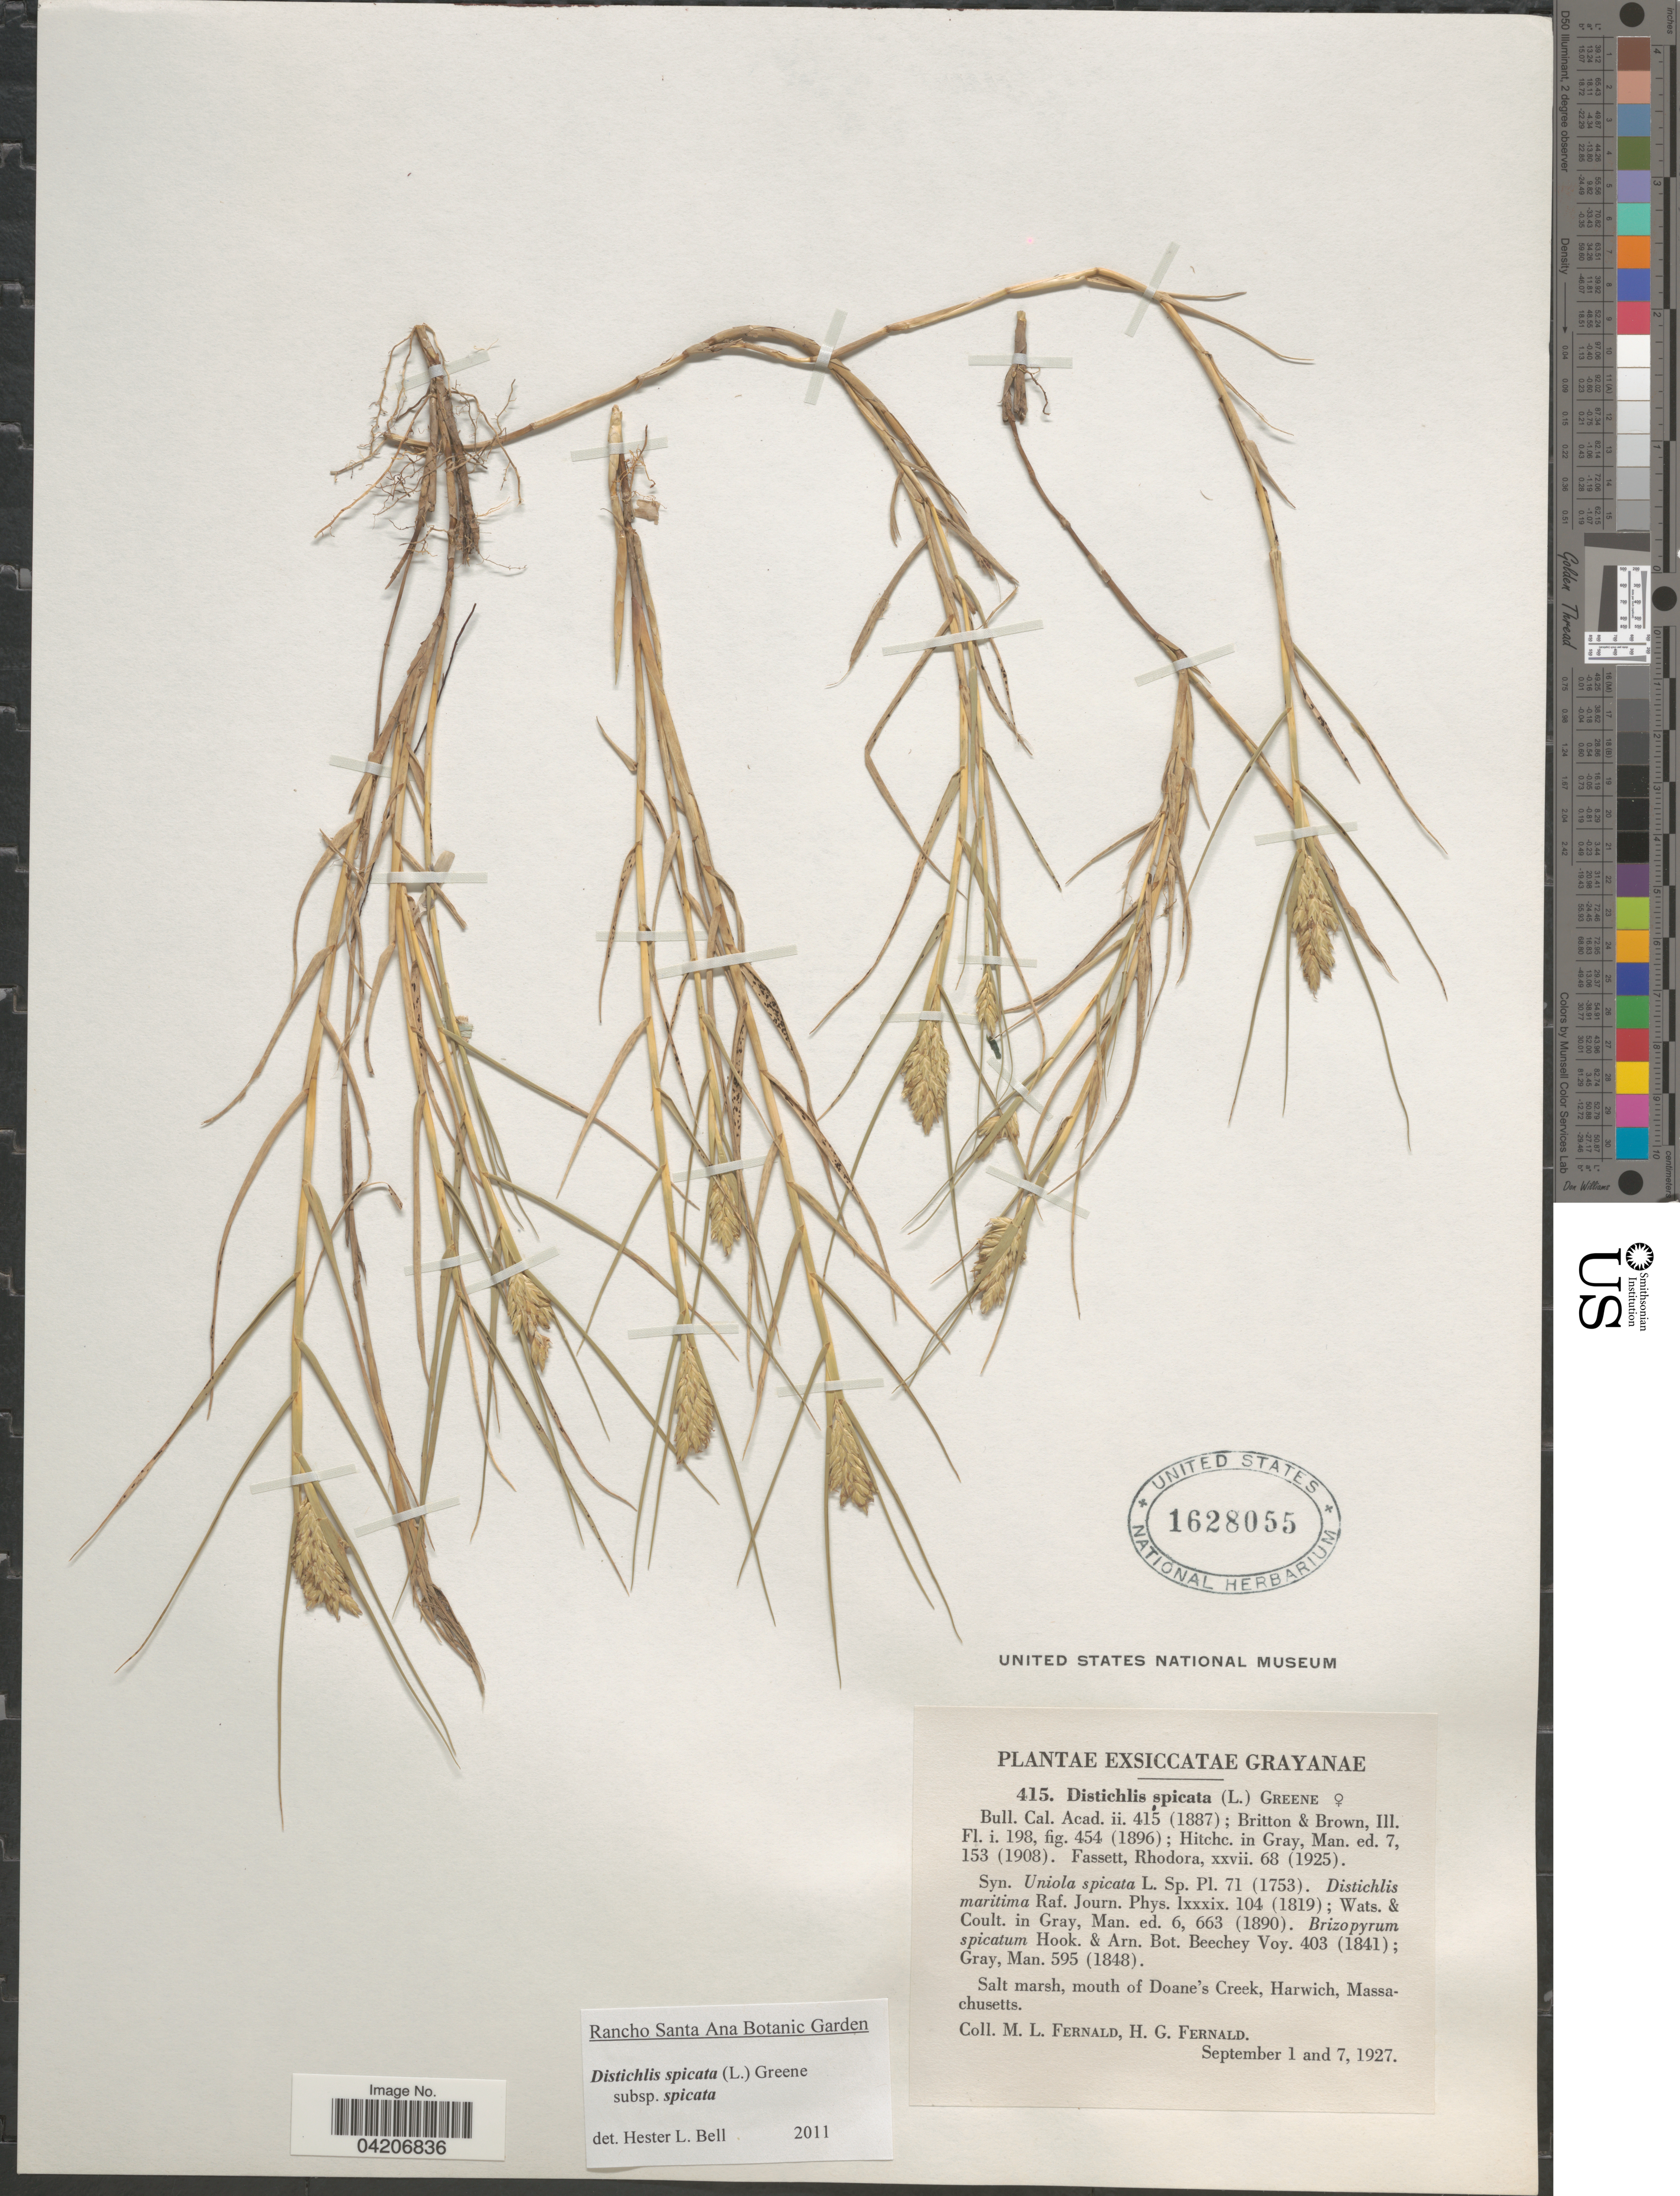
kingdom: Plantae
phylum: Tracheophyta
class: Liliopsida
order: Poales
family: Poaceae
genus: Distichlis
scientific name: Distichlis spicata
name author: (L.) Greene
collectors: M. L. Fernald & H. Fernald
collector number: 415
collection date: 1927-09-01/1927-09-07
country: United States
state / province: Massachusetts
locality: Salt marsh, mouth of Doane's Creek, Harwich.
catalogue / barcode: US 1628055